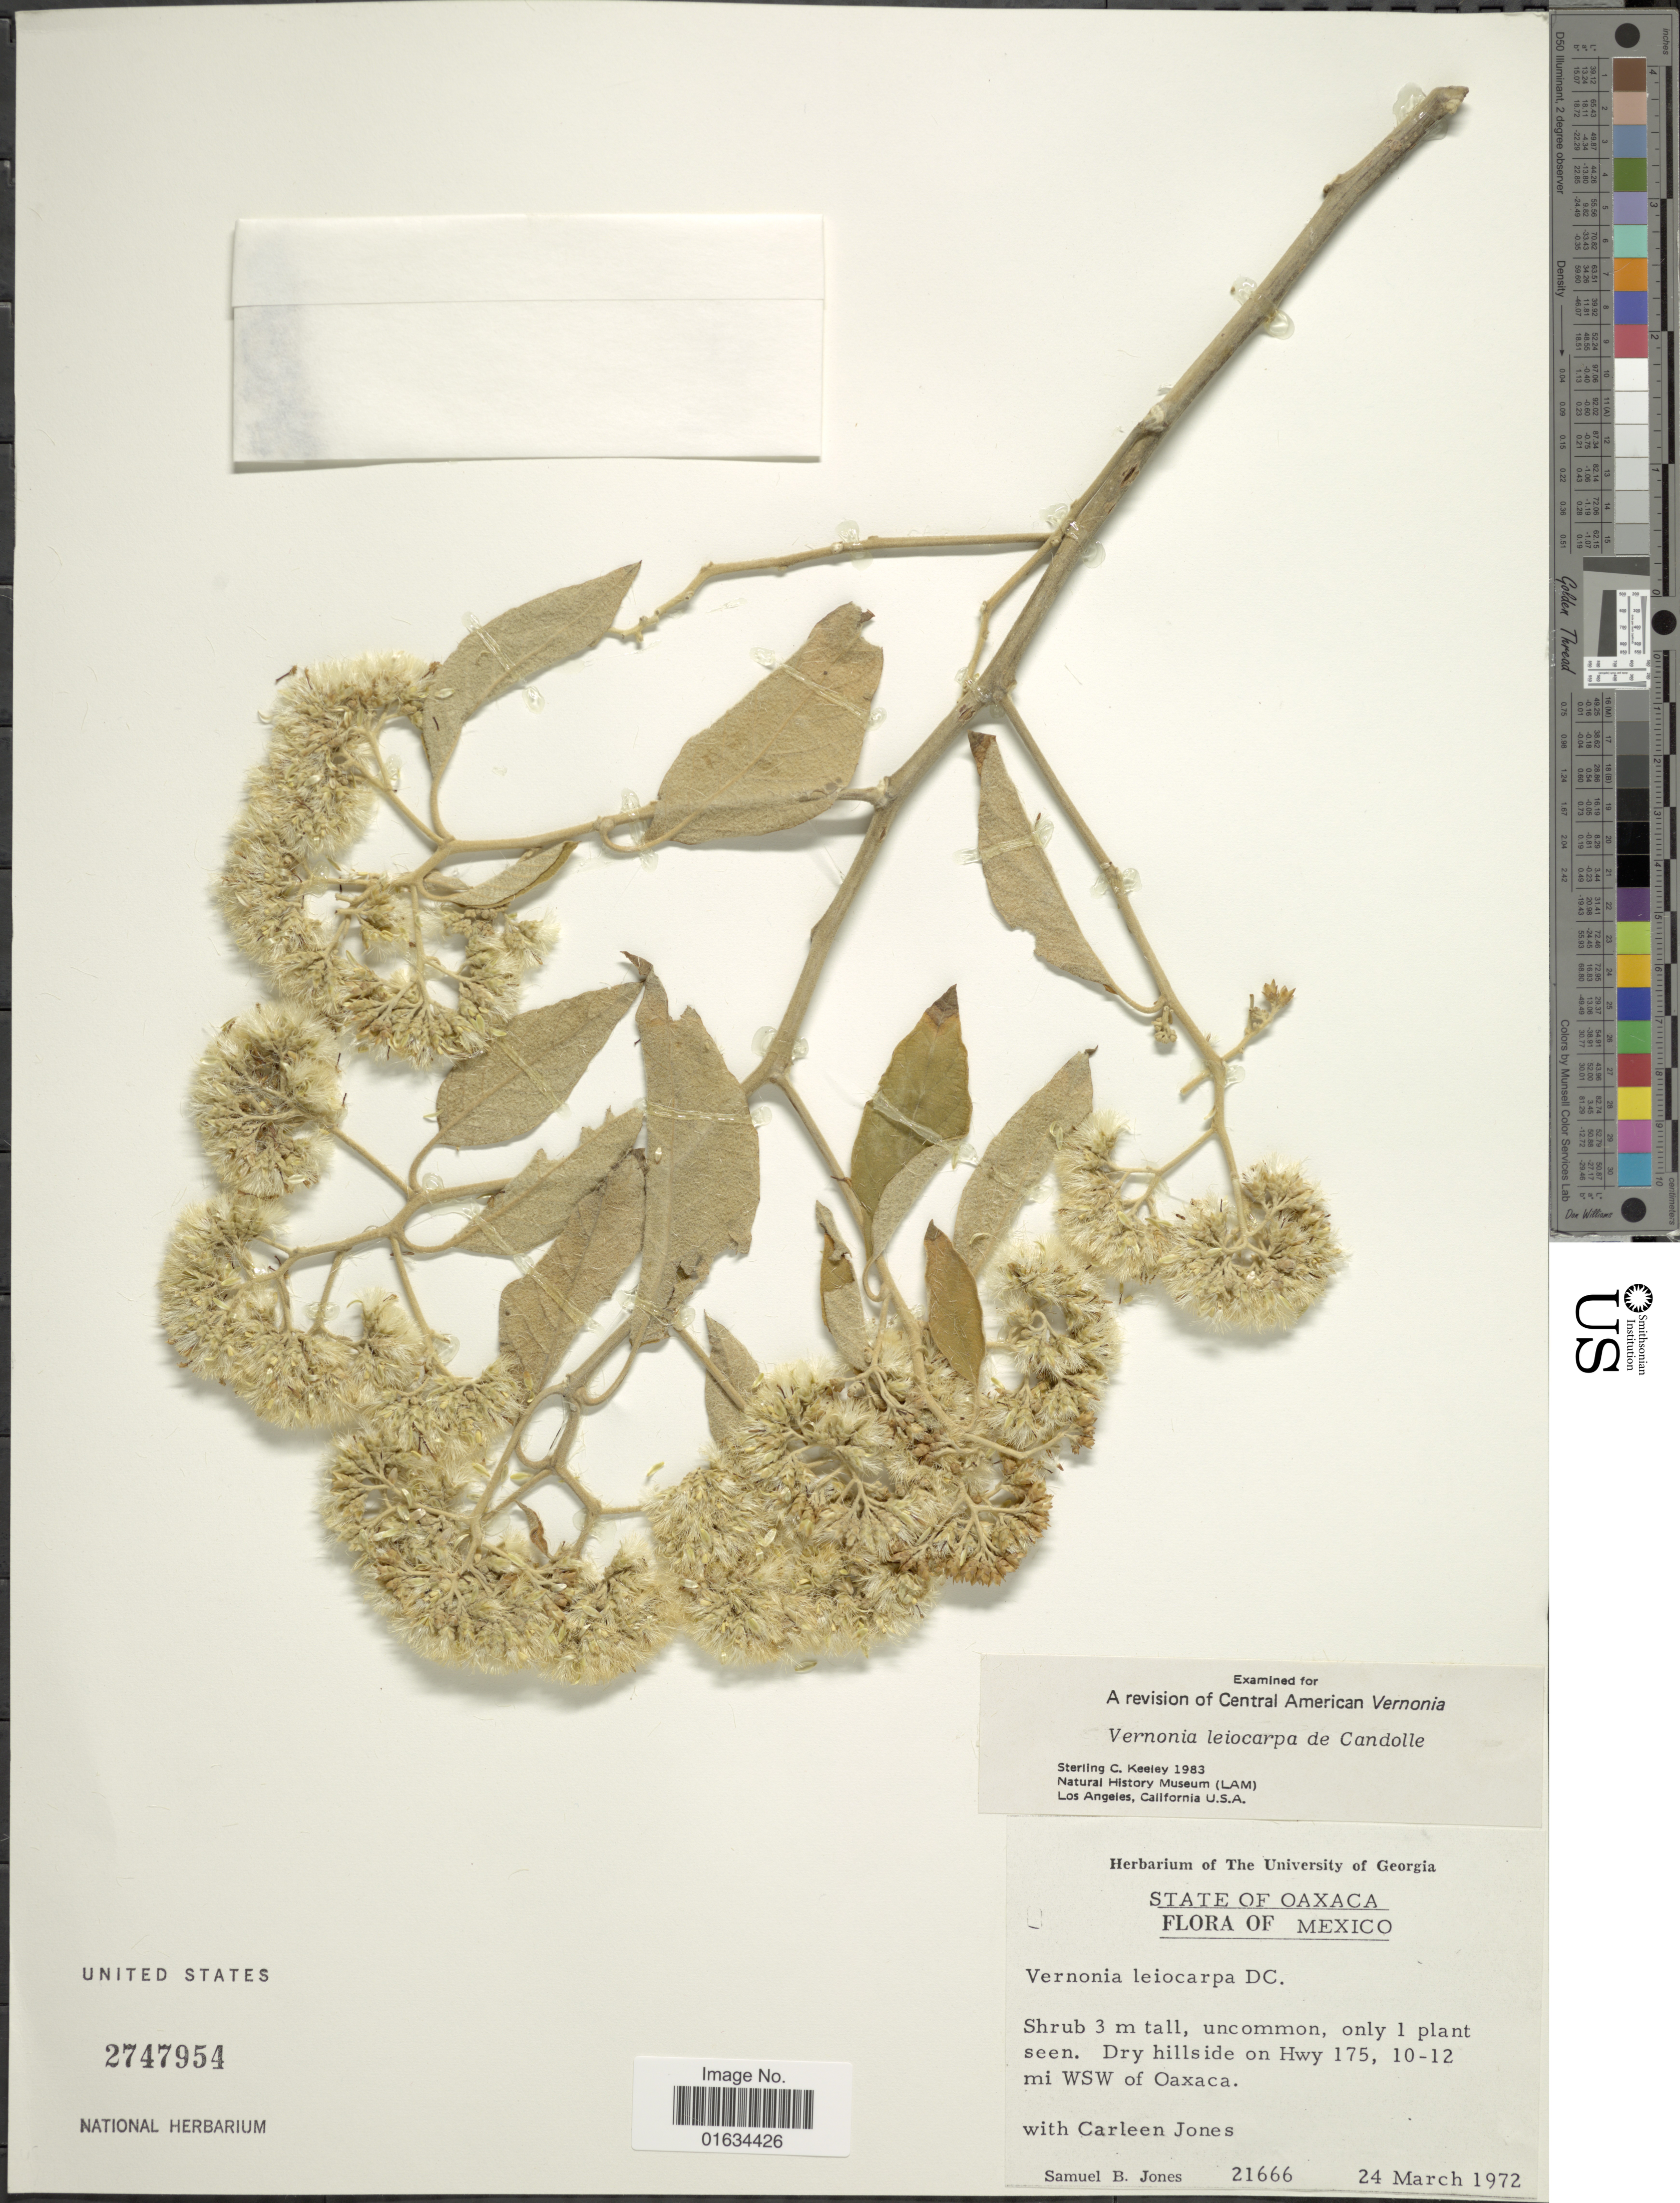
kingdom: Plantae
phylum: Tracheophyta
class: Magnoliopsida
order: Asterales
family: Asteraceae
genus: Eremosis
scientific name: Eremosis leiocarpa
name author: (DC.) Gleason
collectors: S. B. Jones & Carleen Jones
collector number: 21666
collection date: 1972-03-24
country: Mexico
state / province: Oaxaca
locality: Dry hillside on Hwy 175, 10-12 mi WSW of Oaxaca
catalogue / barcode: US 2747954